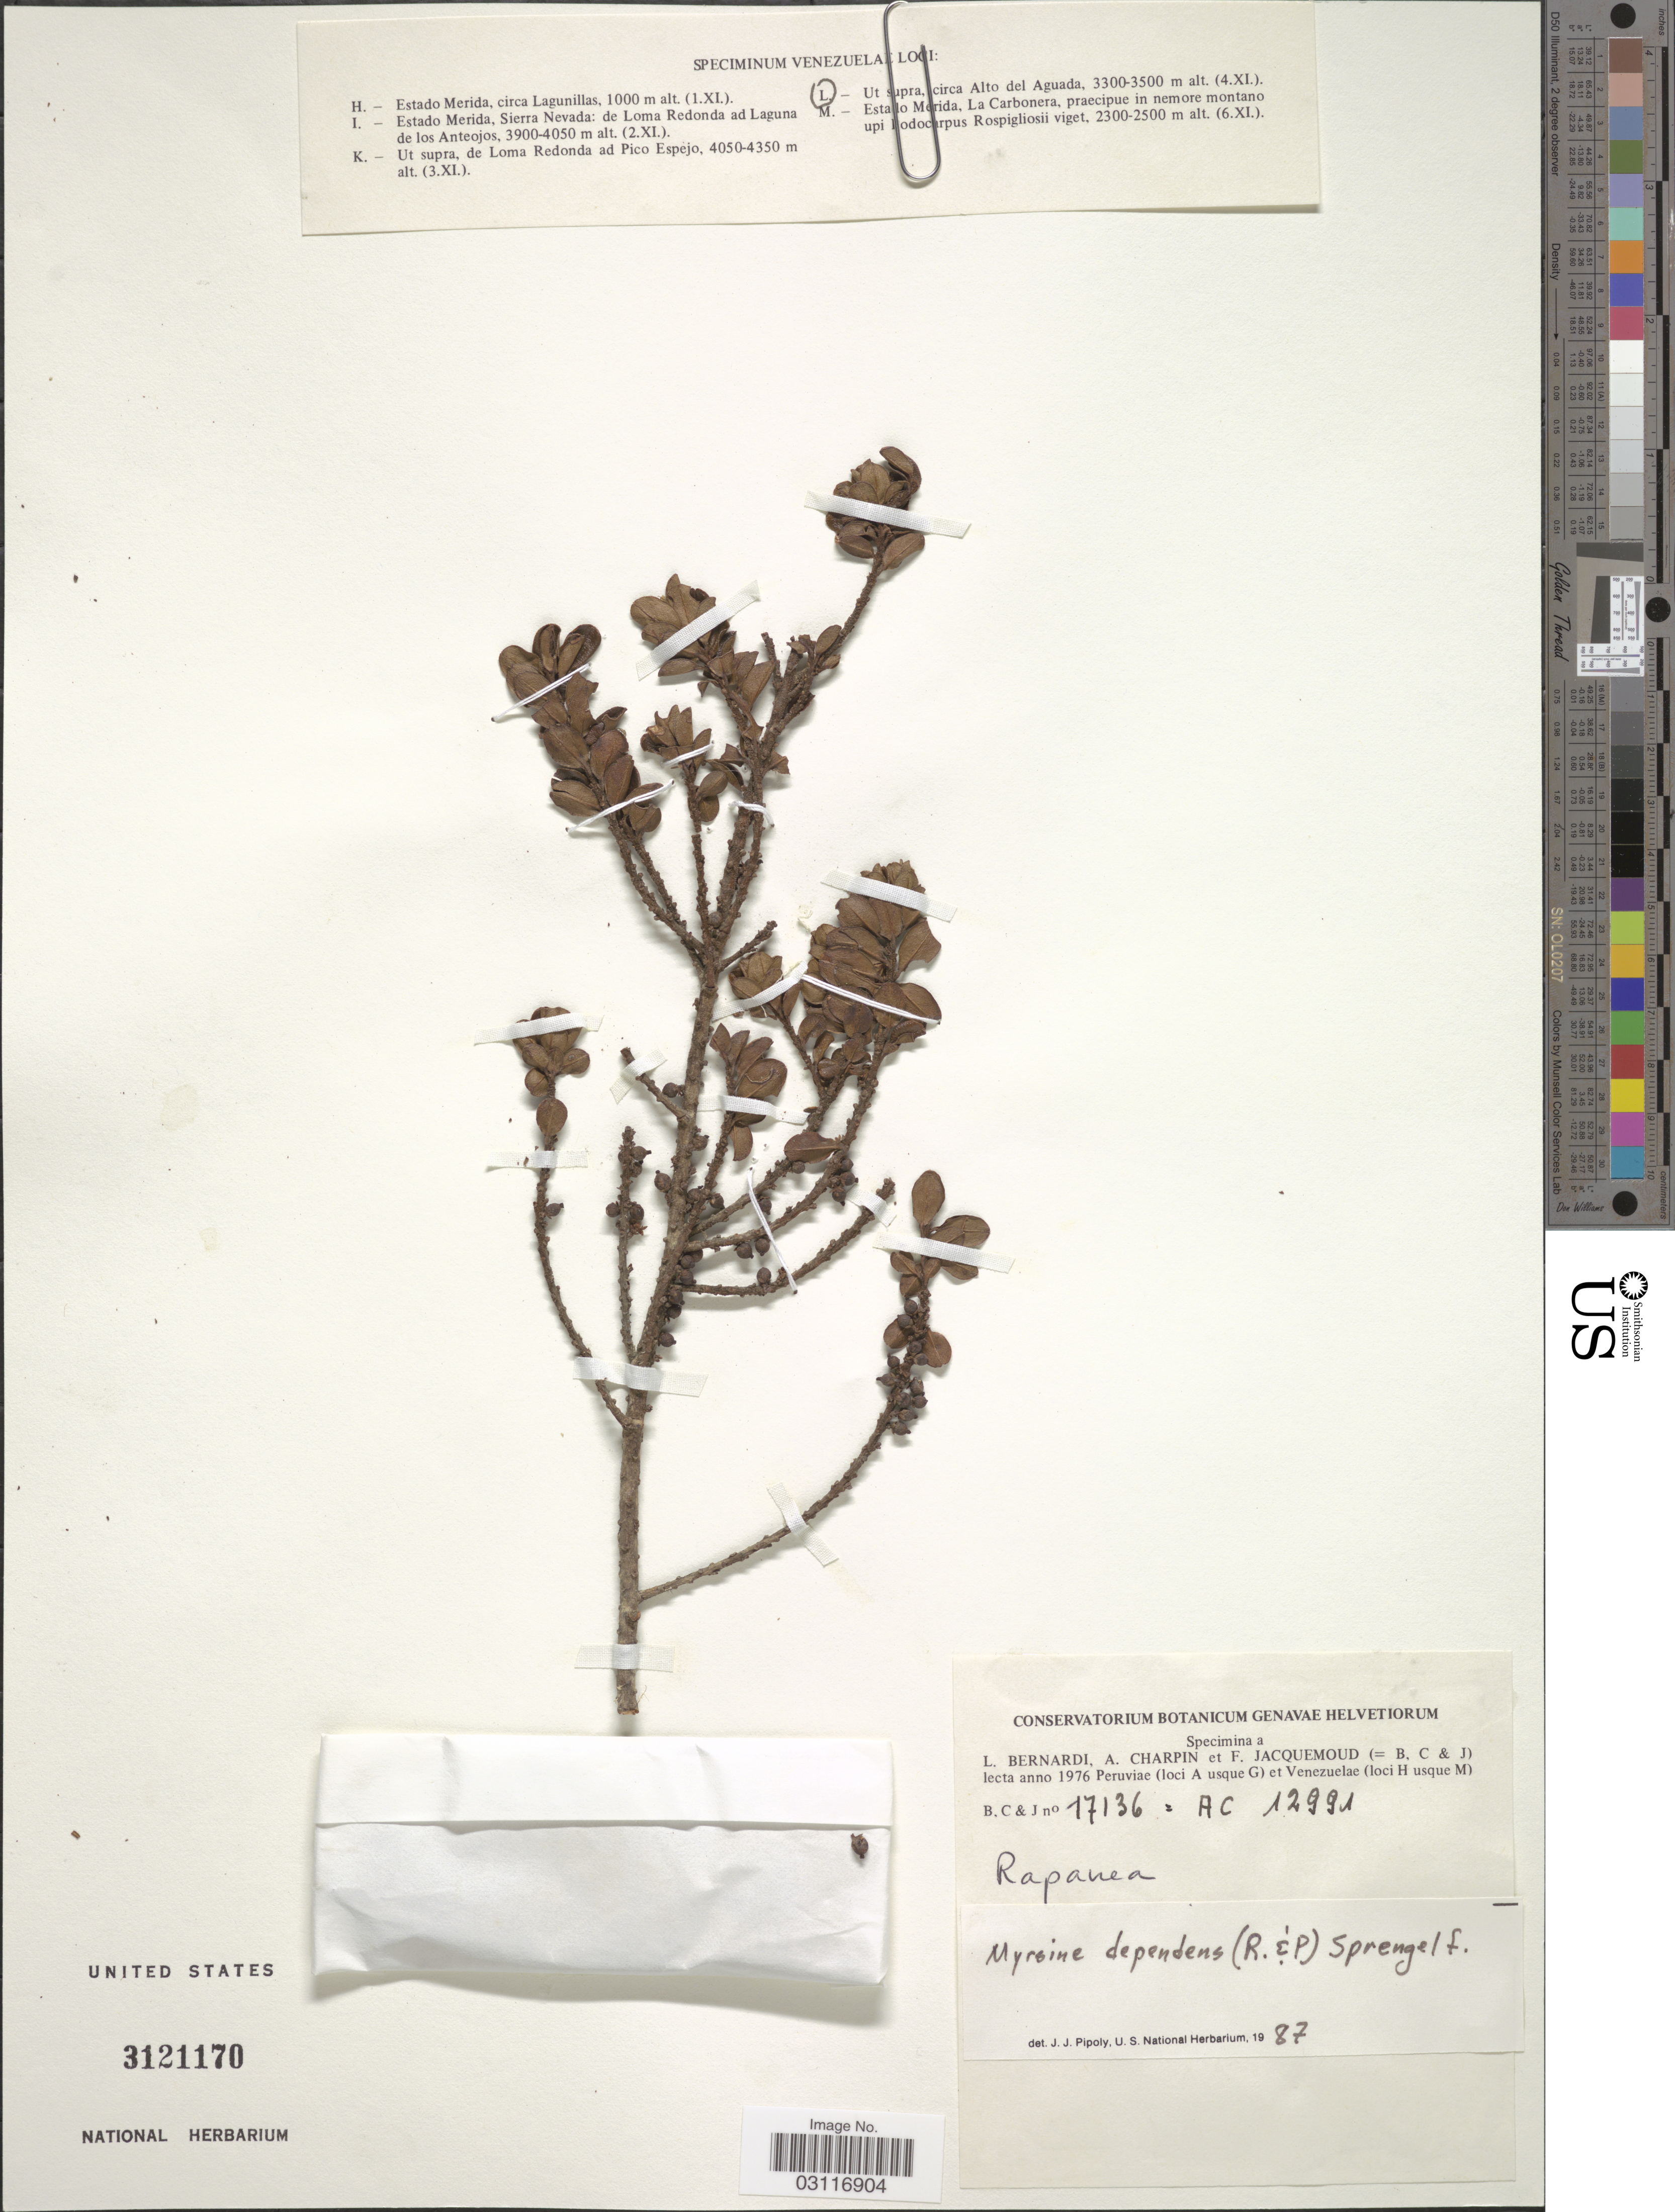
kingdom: Plantae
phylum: Tracheophyta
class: Magnoliopsida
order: Ericales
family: Primulaceae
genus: Myrsine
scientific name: Myrsine dependens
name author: (Ruiz & Pav.) Spreng.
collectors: L. Bernardi, A. Charpin & F. Jacquemoud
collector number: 17136=AC12991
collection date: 1976-11-04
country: Venezuela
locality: Ut supra, circa Alto del Aguada.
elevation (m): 3300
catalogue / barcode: US 3121170